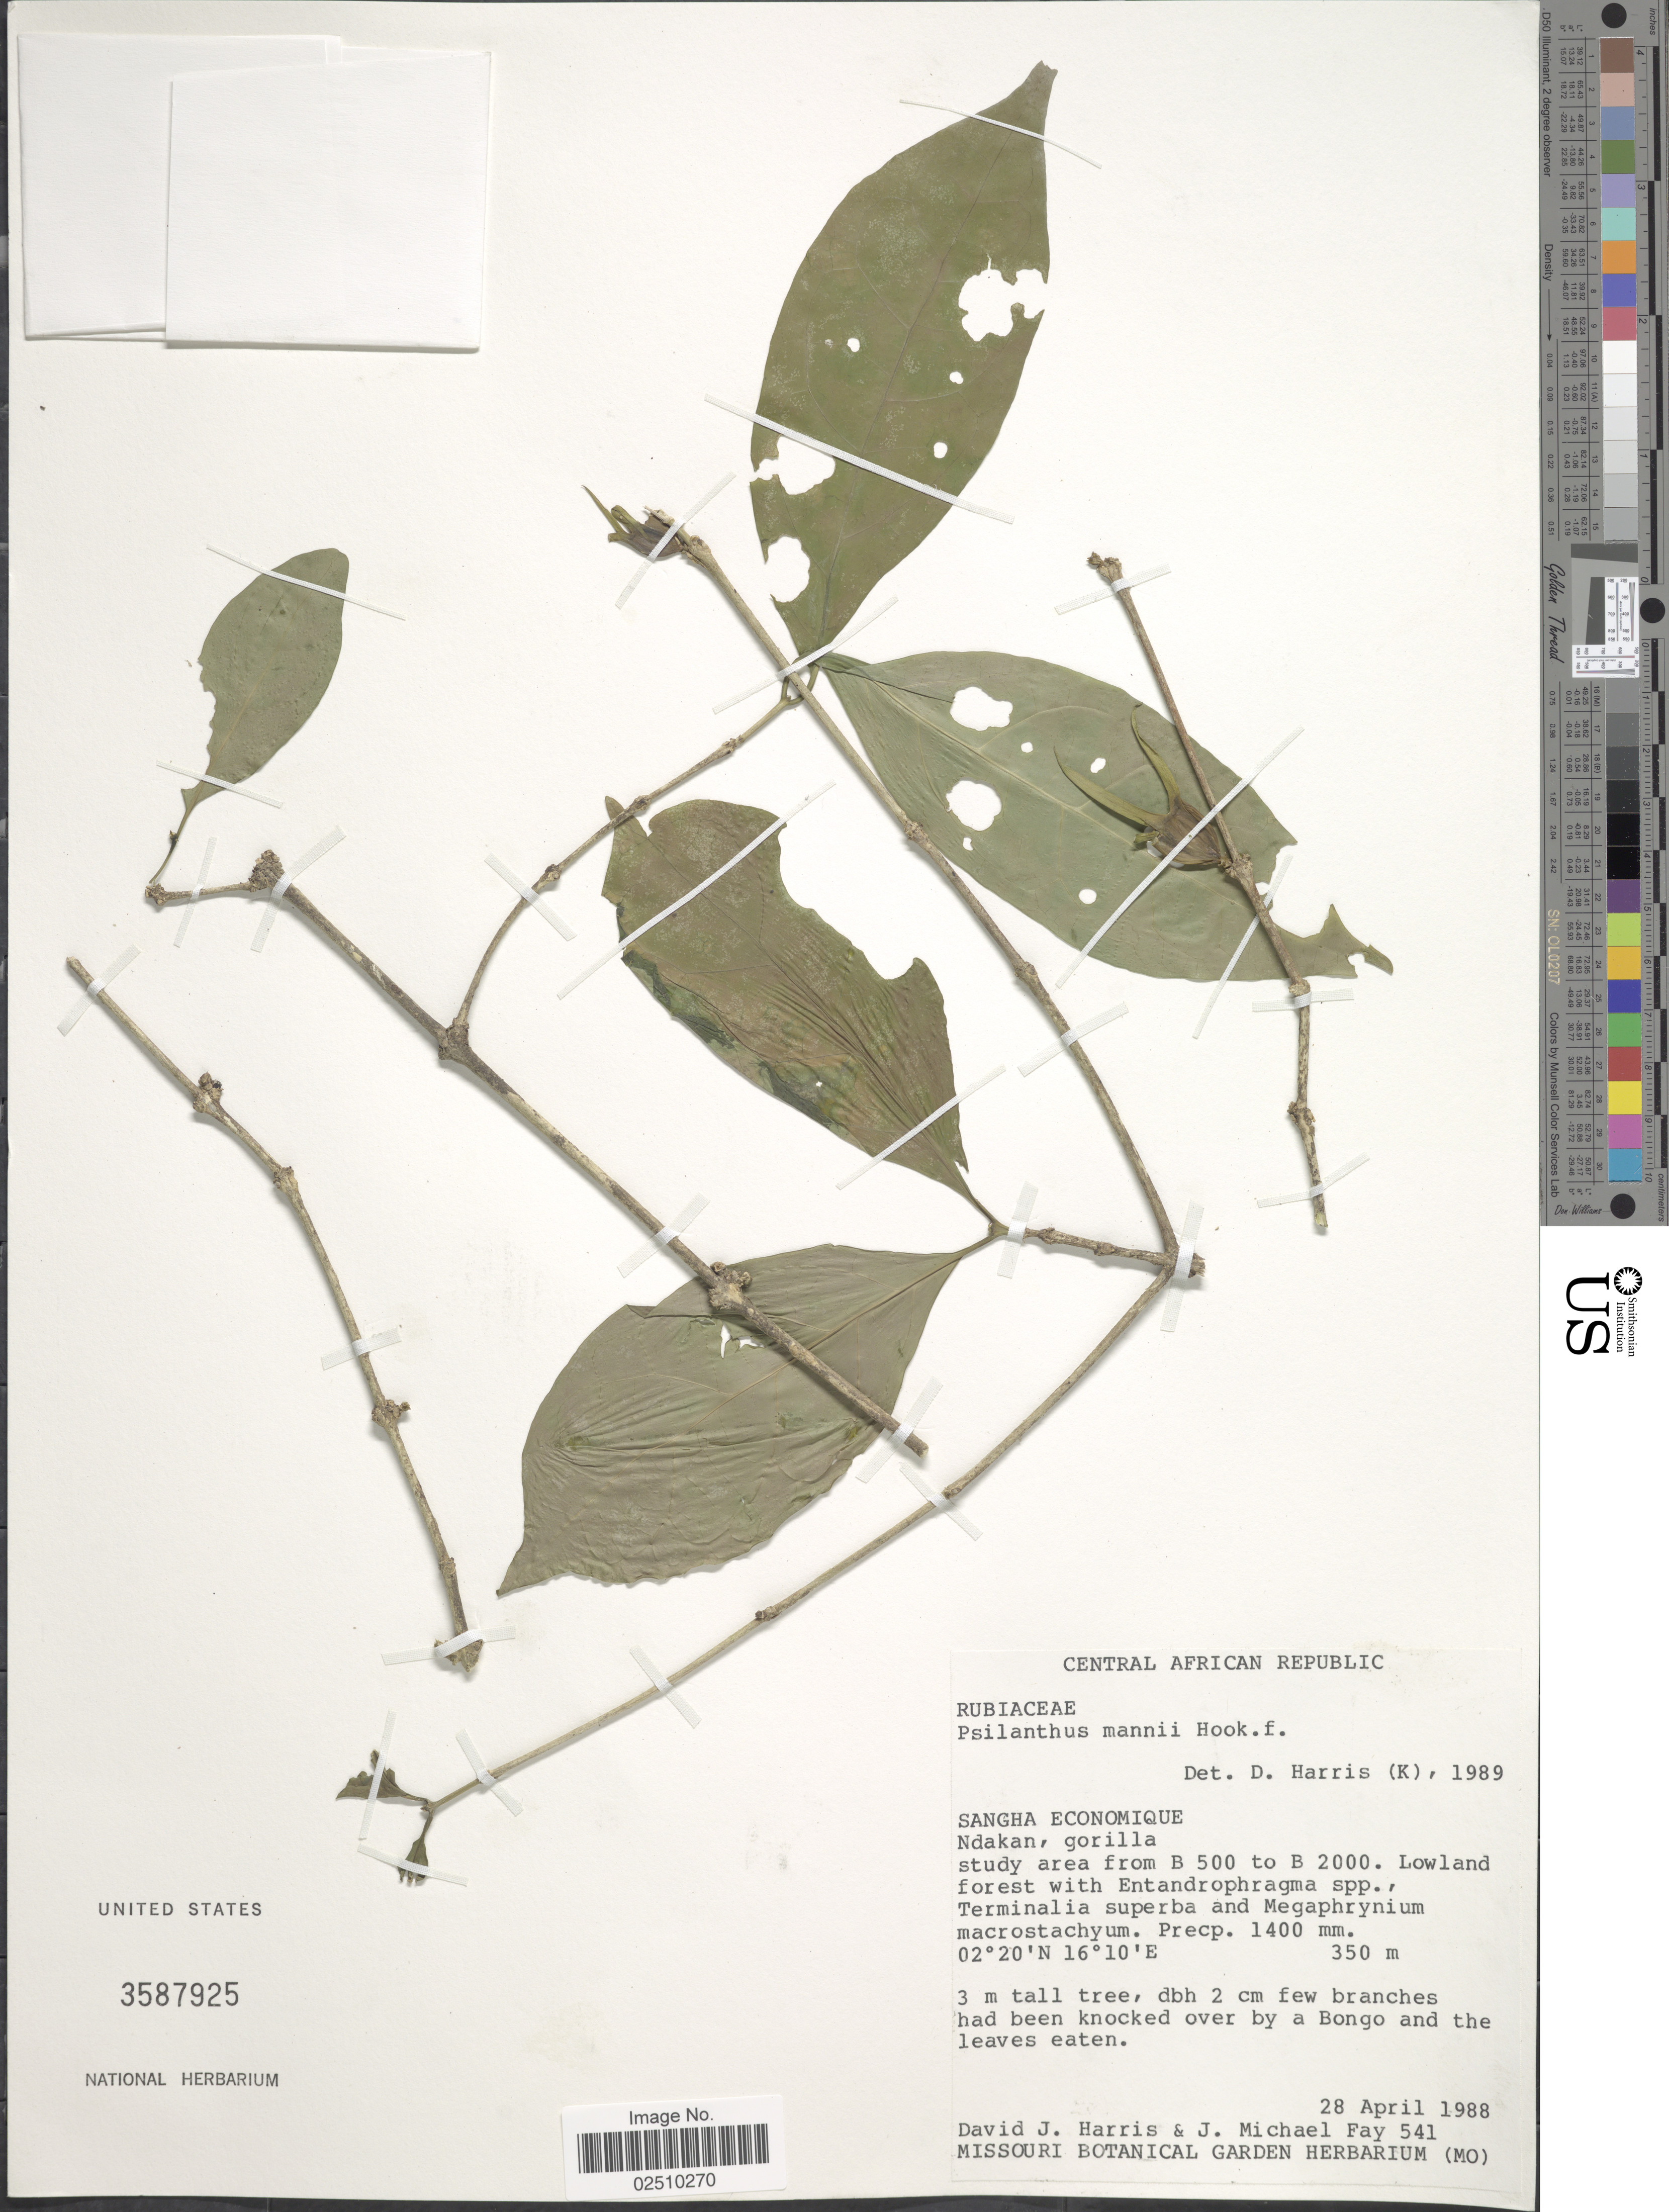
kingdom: Plantae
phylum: Tracheophyta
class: Magnoliopsida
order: Gentianales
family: Rubiaceae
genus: Psilanthus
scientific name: Psilanthus mannii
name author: Hook. f.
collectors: D. J. Harris & J. M. Fay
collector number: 541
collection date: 1988-04-28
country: Congo, Republic of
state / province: Sangha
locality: Sangha Economique. Ndakan, gorilla study area from B 550 to B 2000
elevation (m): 350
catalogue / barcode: US 3587925